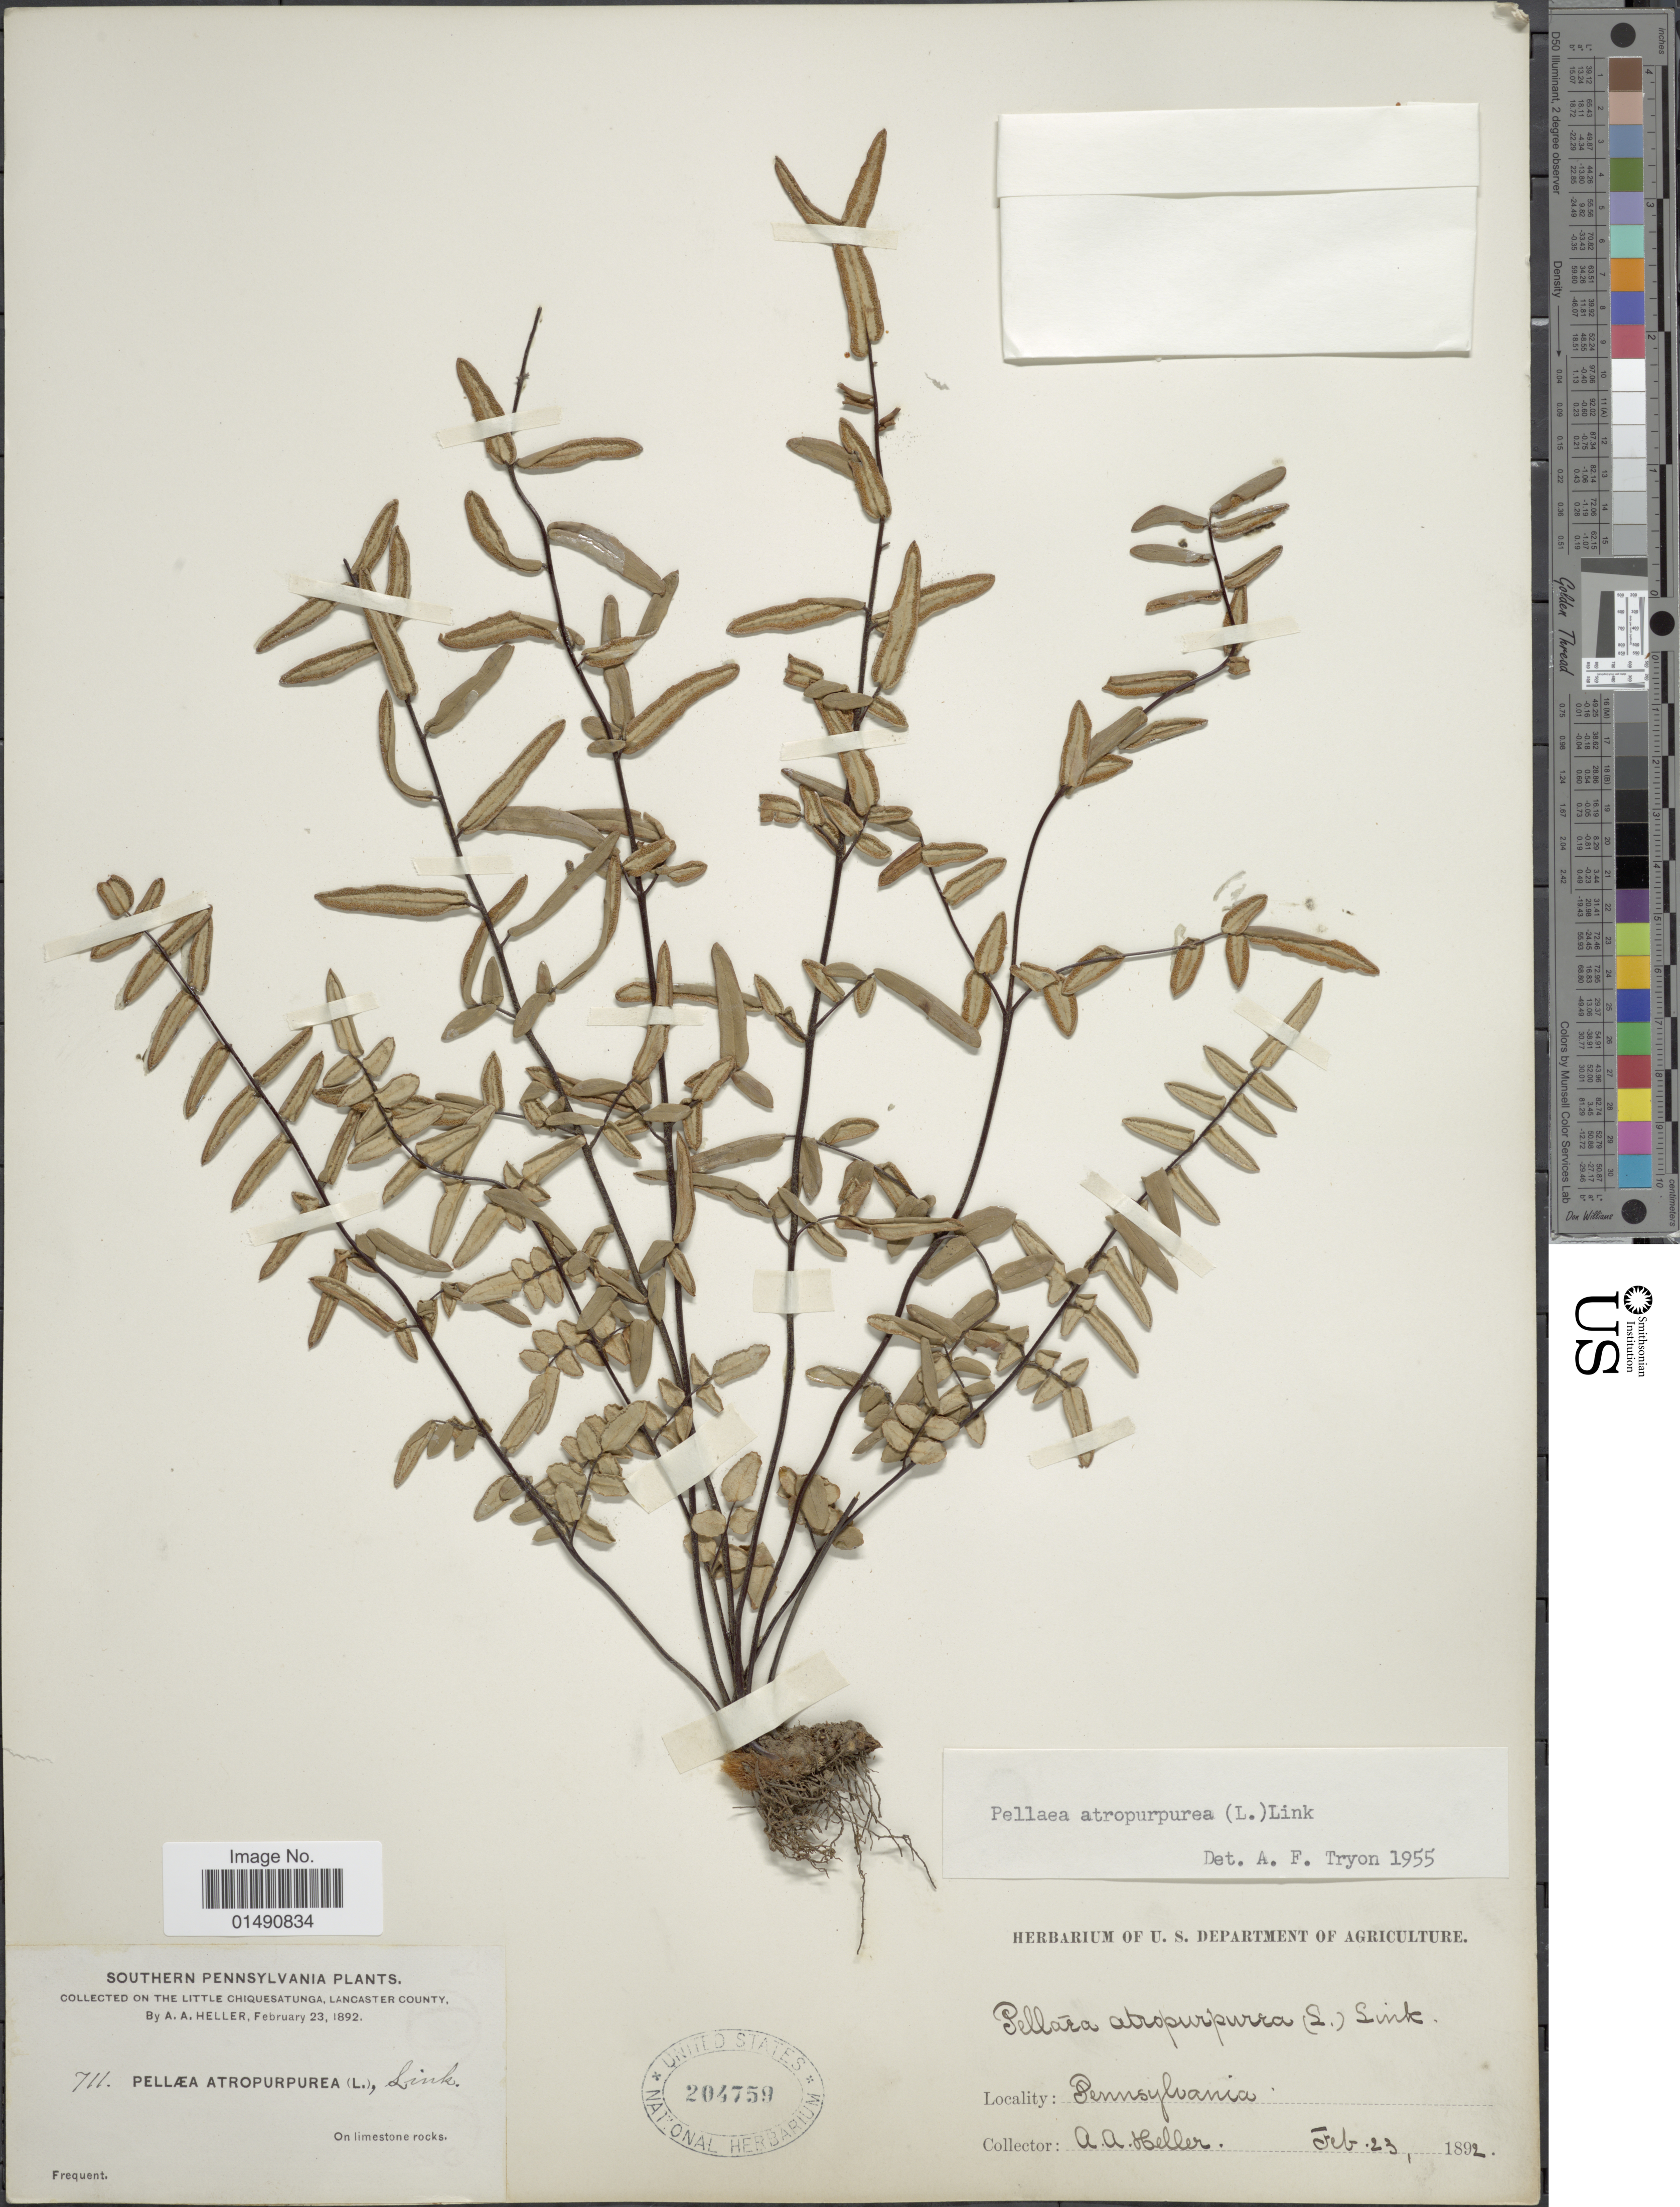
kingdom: Plantae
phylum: Tracheophyta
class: Polypodiopsida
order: Polypodiales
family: Pteridaceae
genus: Pellaea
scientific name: Pellaea atropurpurea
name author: (L.) Link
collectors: A. A. Heller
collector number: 711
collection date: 1892-02-23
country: United States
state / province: Pennsylvania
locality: Southern Pennsylvania. on the little Chiquesatunga, Lancaster County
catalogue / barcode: US 204759